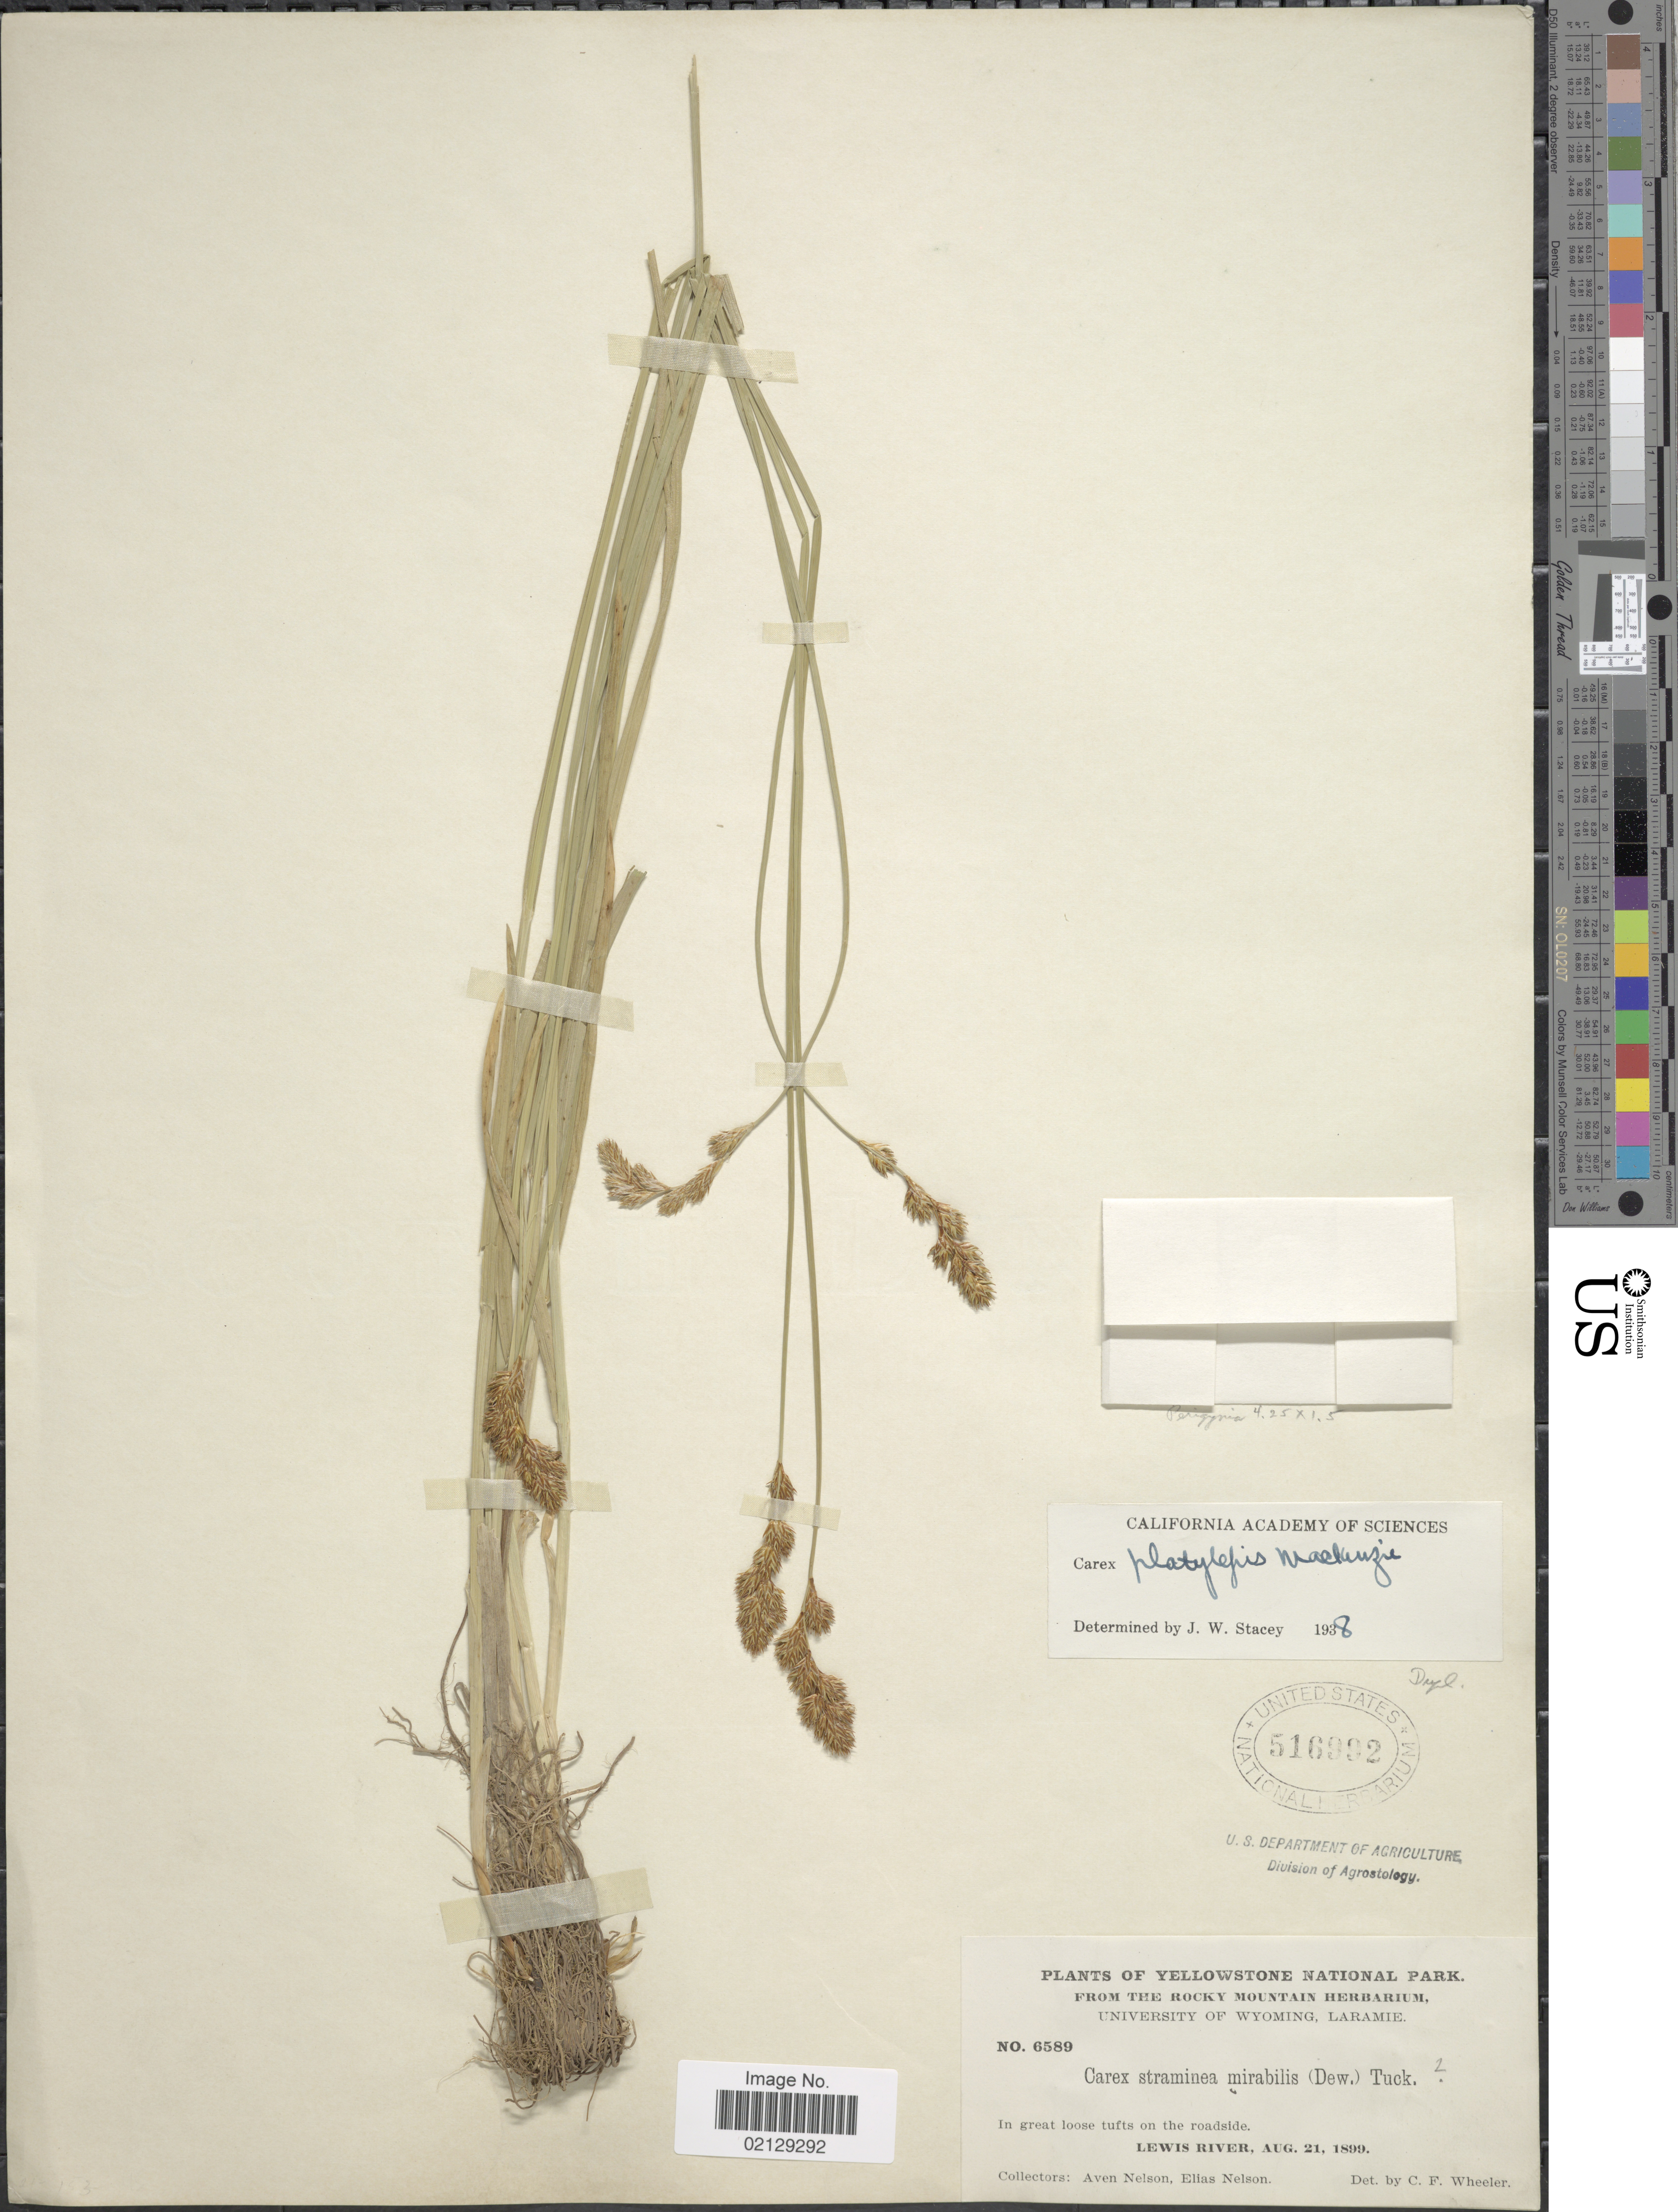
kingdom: Plantae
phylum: Tracheophyta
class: Liliopsida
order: Poales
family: Cyperaceae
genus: Carex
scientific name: Carex praticola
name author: Rydb.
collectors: A. Nelson & E. Nelson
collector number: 6589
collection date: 1899-08-21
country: United States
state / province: Wyoming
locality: Yellowstone National Park, Lewis River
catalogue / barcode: US 516992